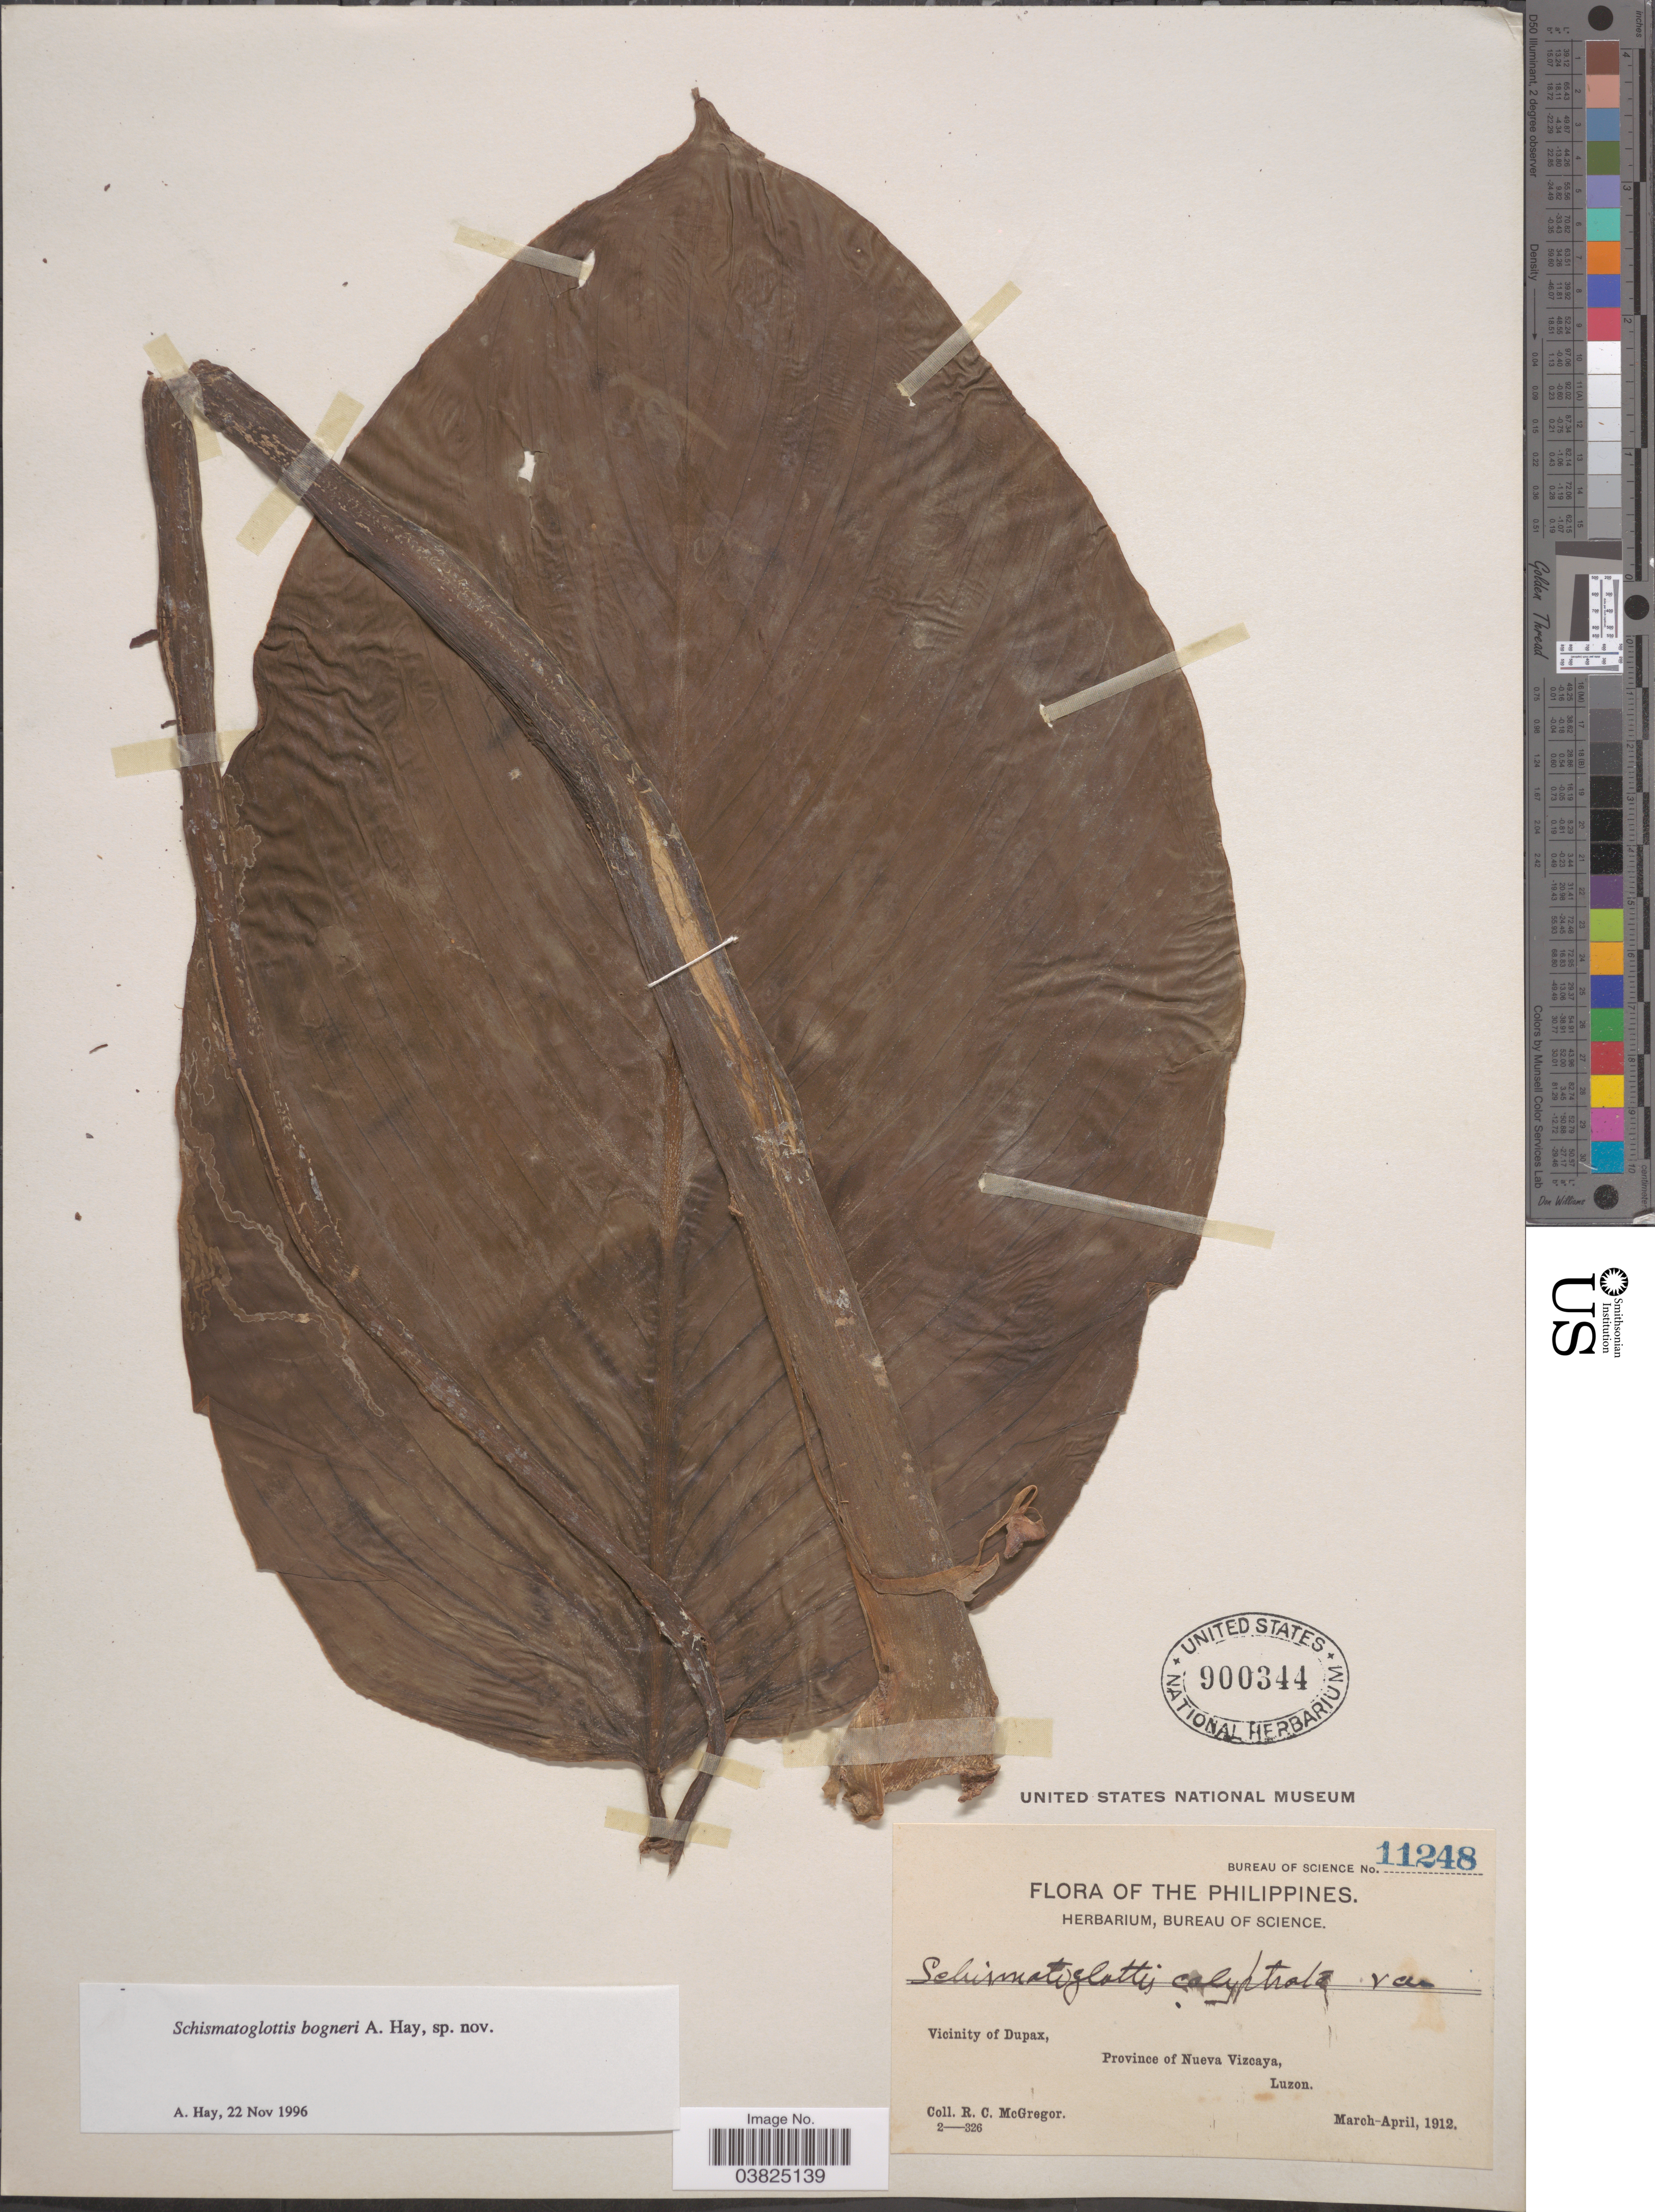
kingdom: Plantae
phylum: Tracheophyta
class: Liliopsida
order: Alismatales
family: Araceae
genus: Schismatoglottis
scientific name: Schismatoglottis bogneri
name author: A. Hay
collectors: R. C. McGregor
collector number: Bureau of Science 11248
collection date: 1912-03/1912-04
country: Philippines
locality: Vicinity of Dupax, Province of Nueva Vizcaya, Luzon.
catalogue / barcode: US 900344